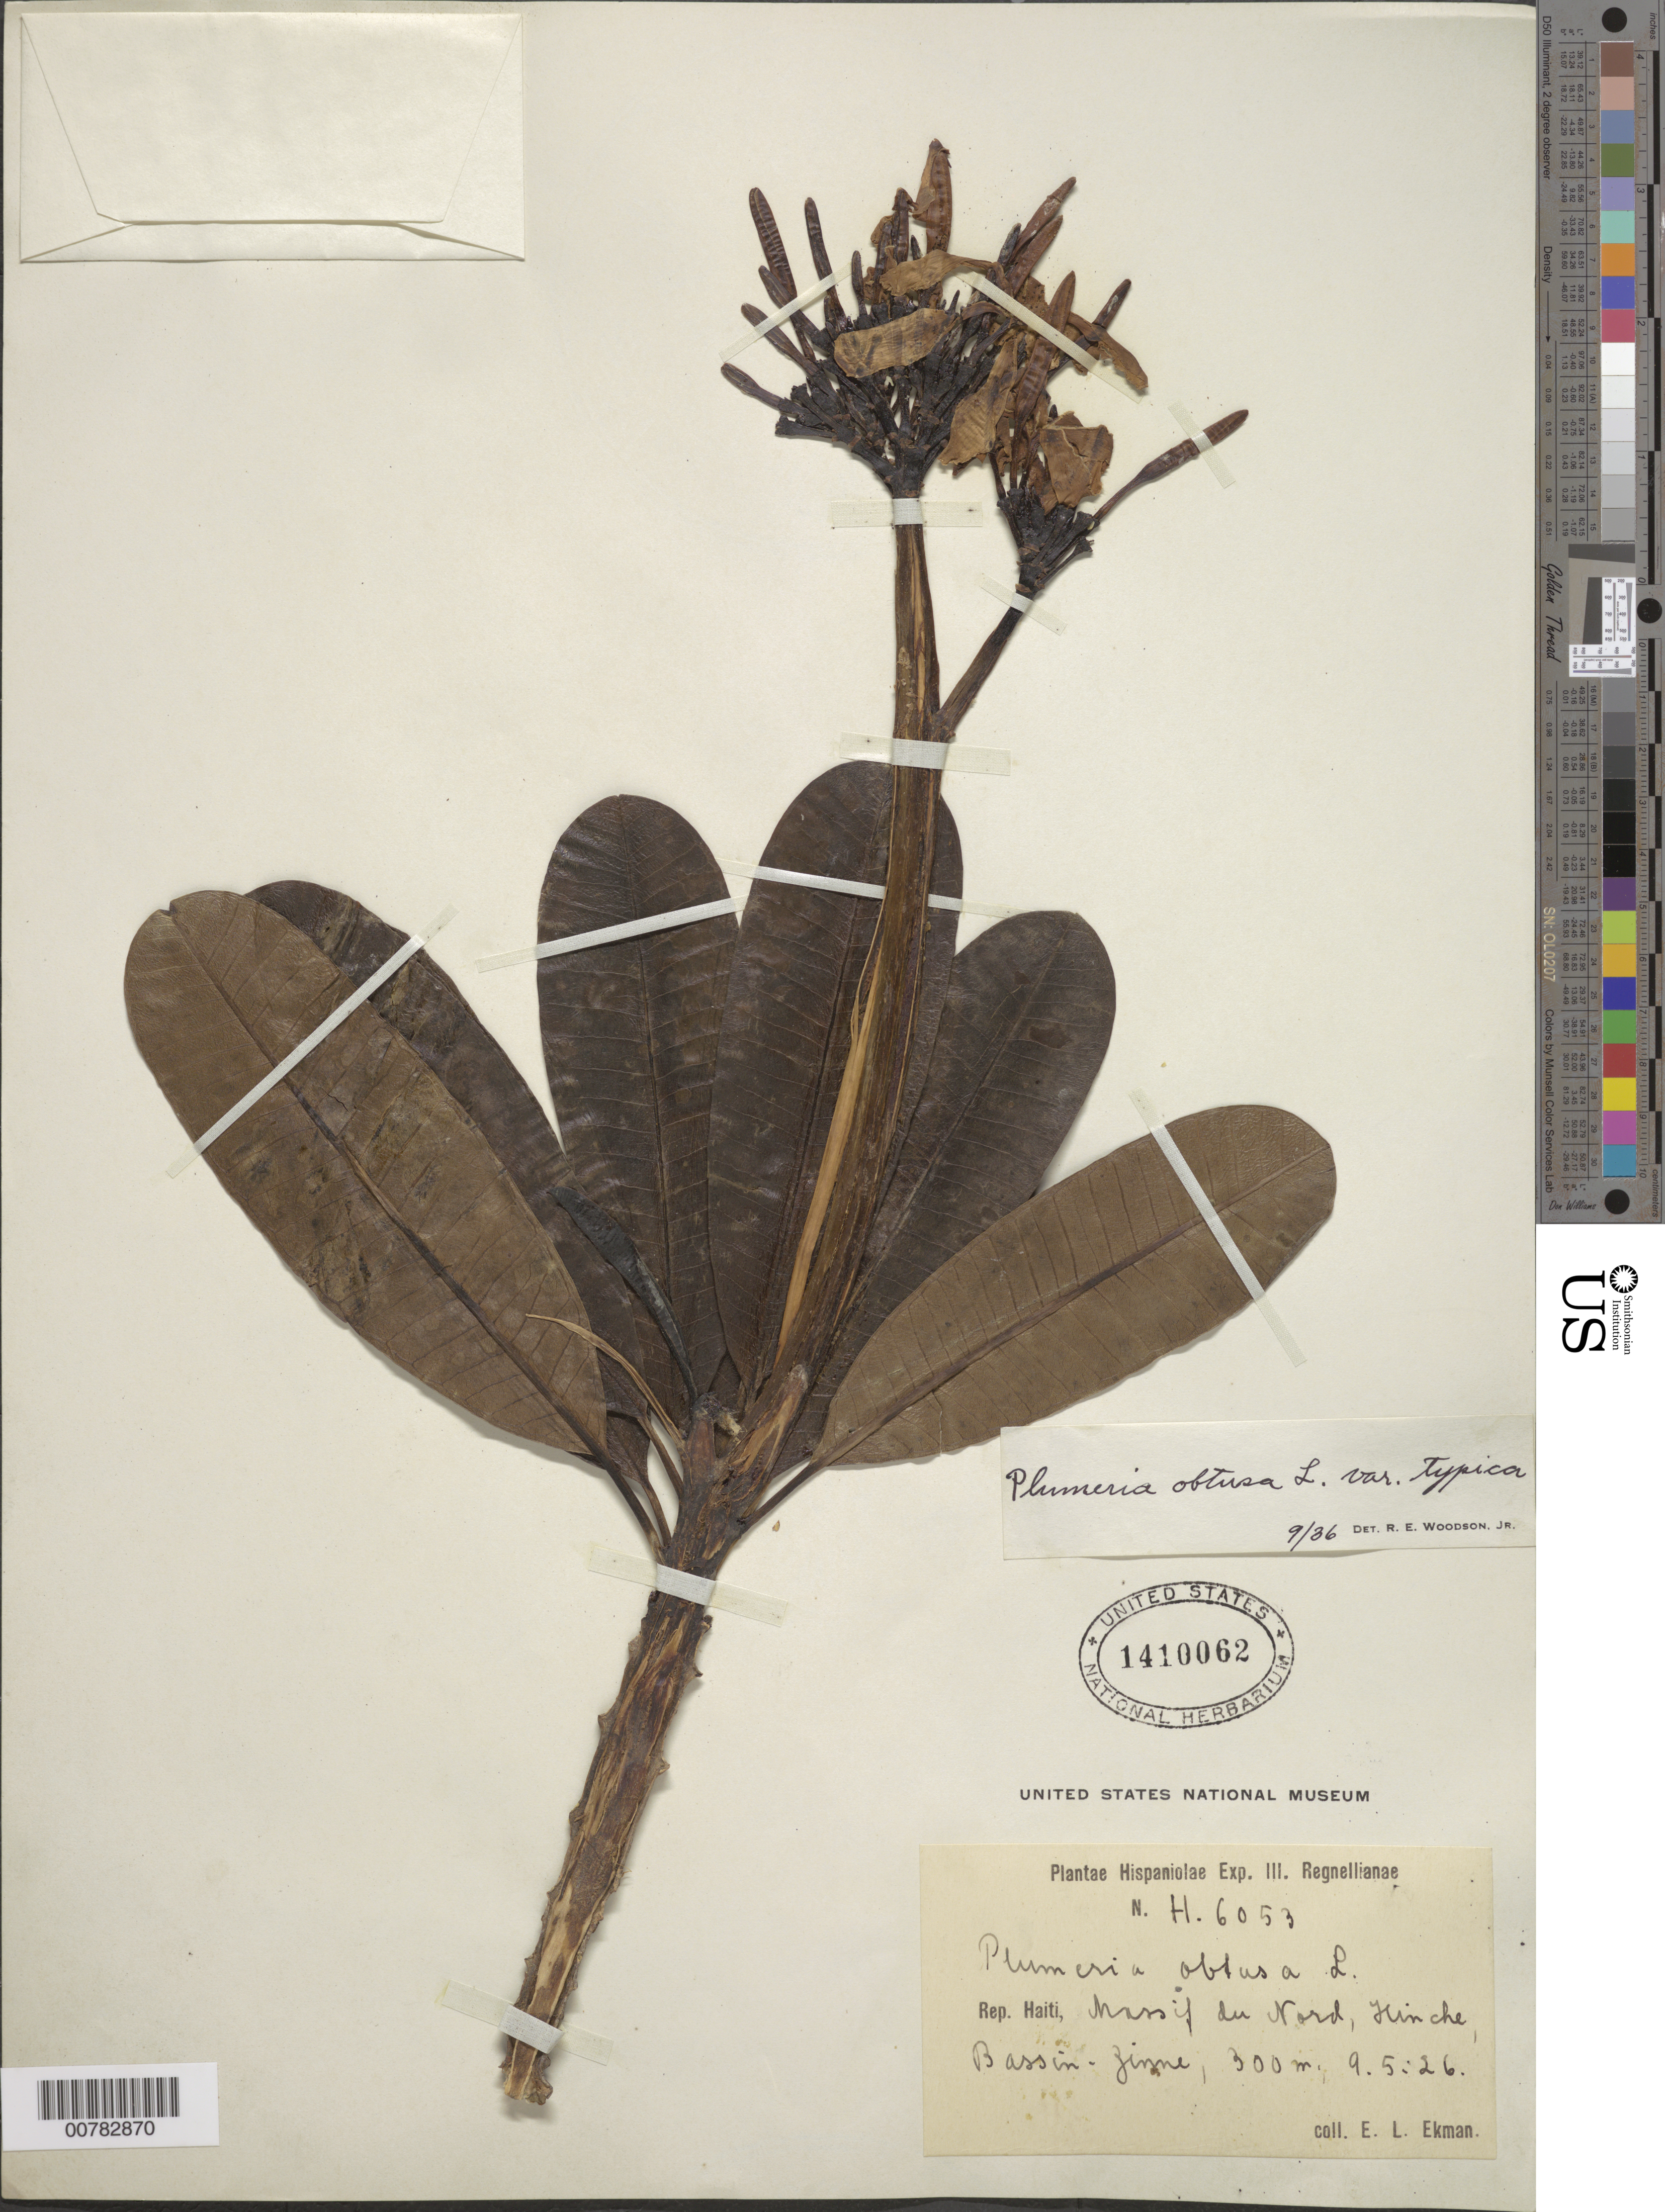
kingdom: Plantae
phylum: Tracheophyta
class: Magnoliopsida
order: Gentianales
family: Apocynaceae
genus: Plumeria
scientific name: Plumeria obtusa var. typica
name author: Woodson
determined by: Woodson, R. E., Jr.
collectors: E. L. Ekman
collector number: H 6053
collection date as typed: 09 May 1926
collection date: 1926-05-09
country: Haiti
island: Hispaniola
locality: Massif du Nord, Hinche, Bassin-Zinne.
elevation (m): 300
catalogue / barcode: US 1410062